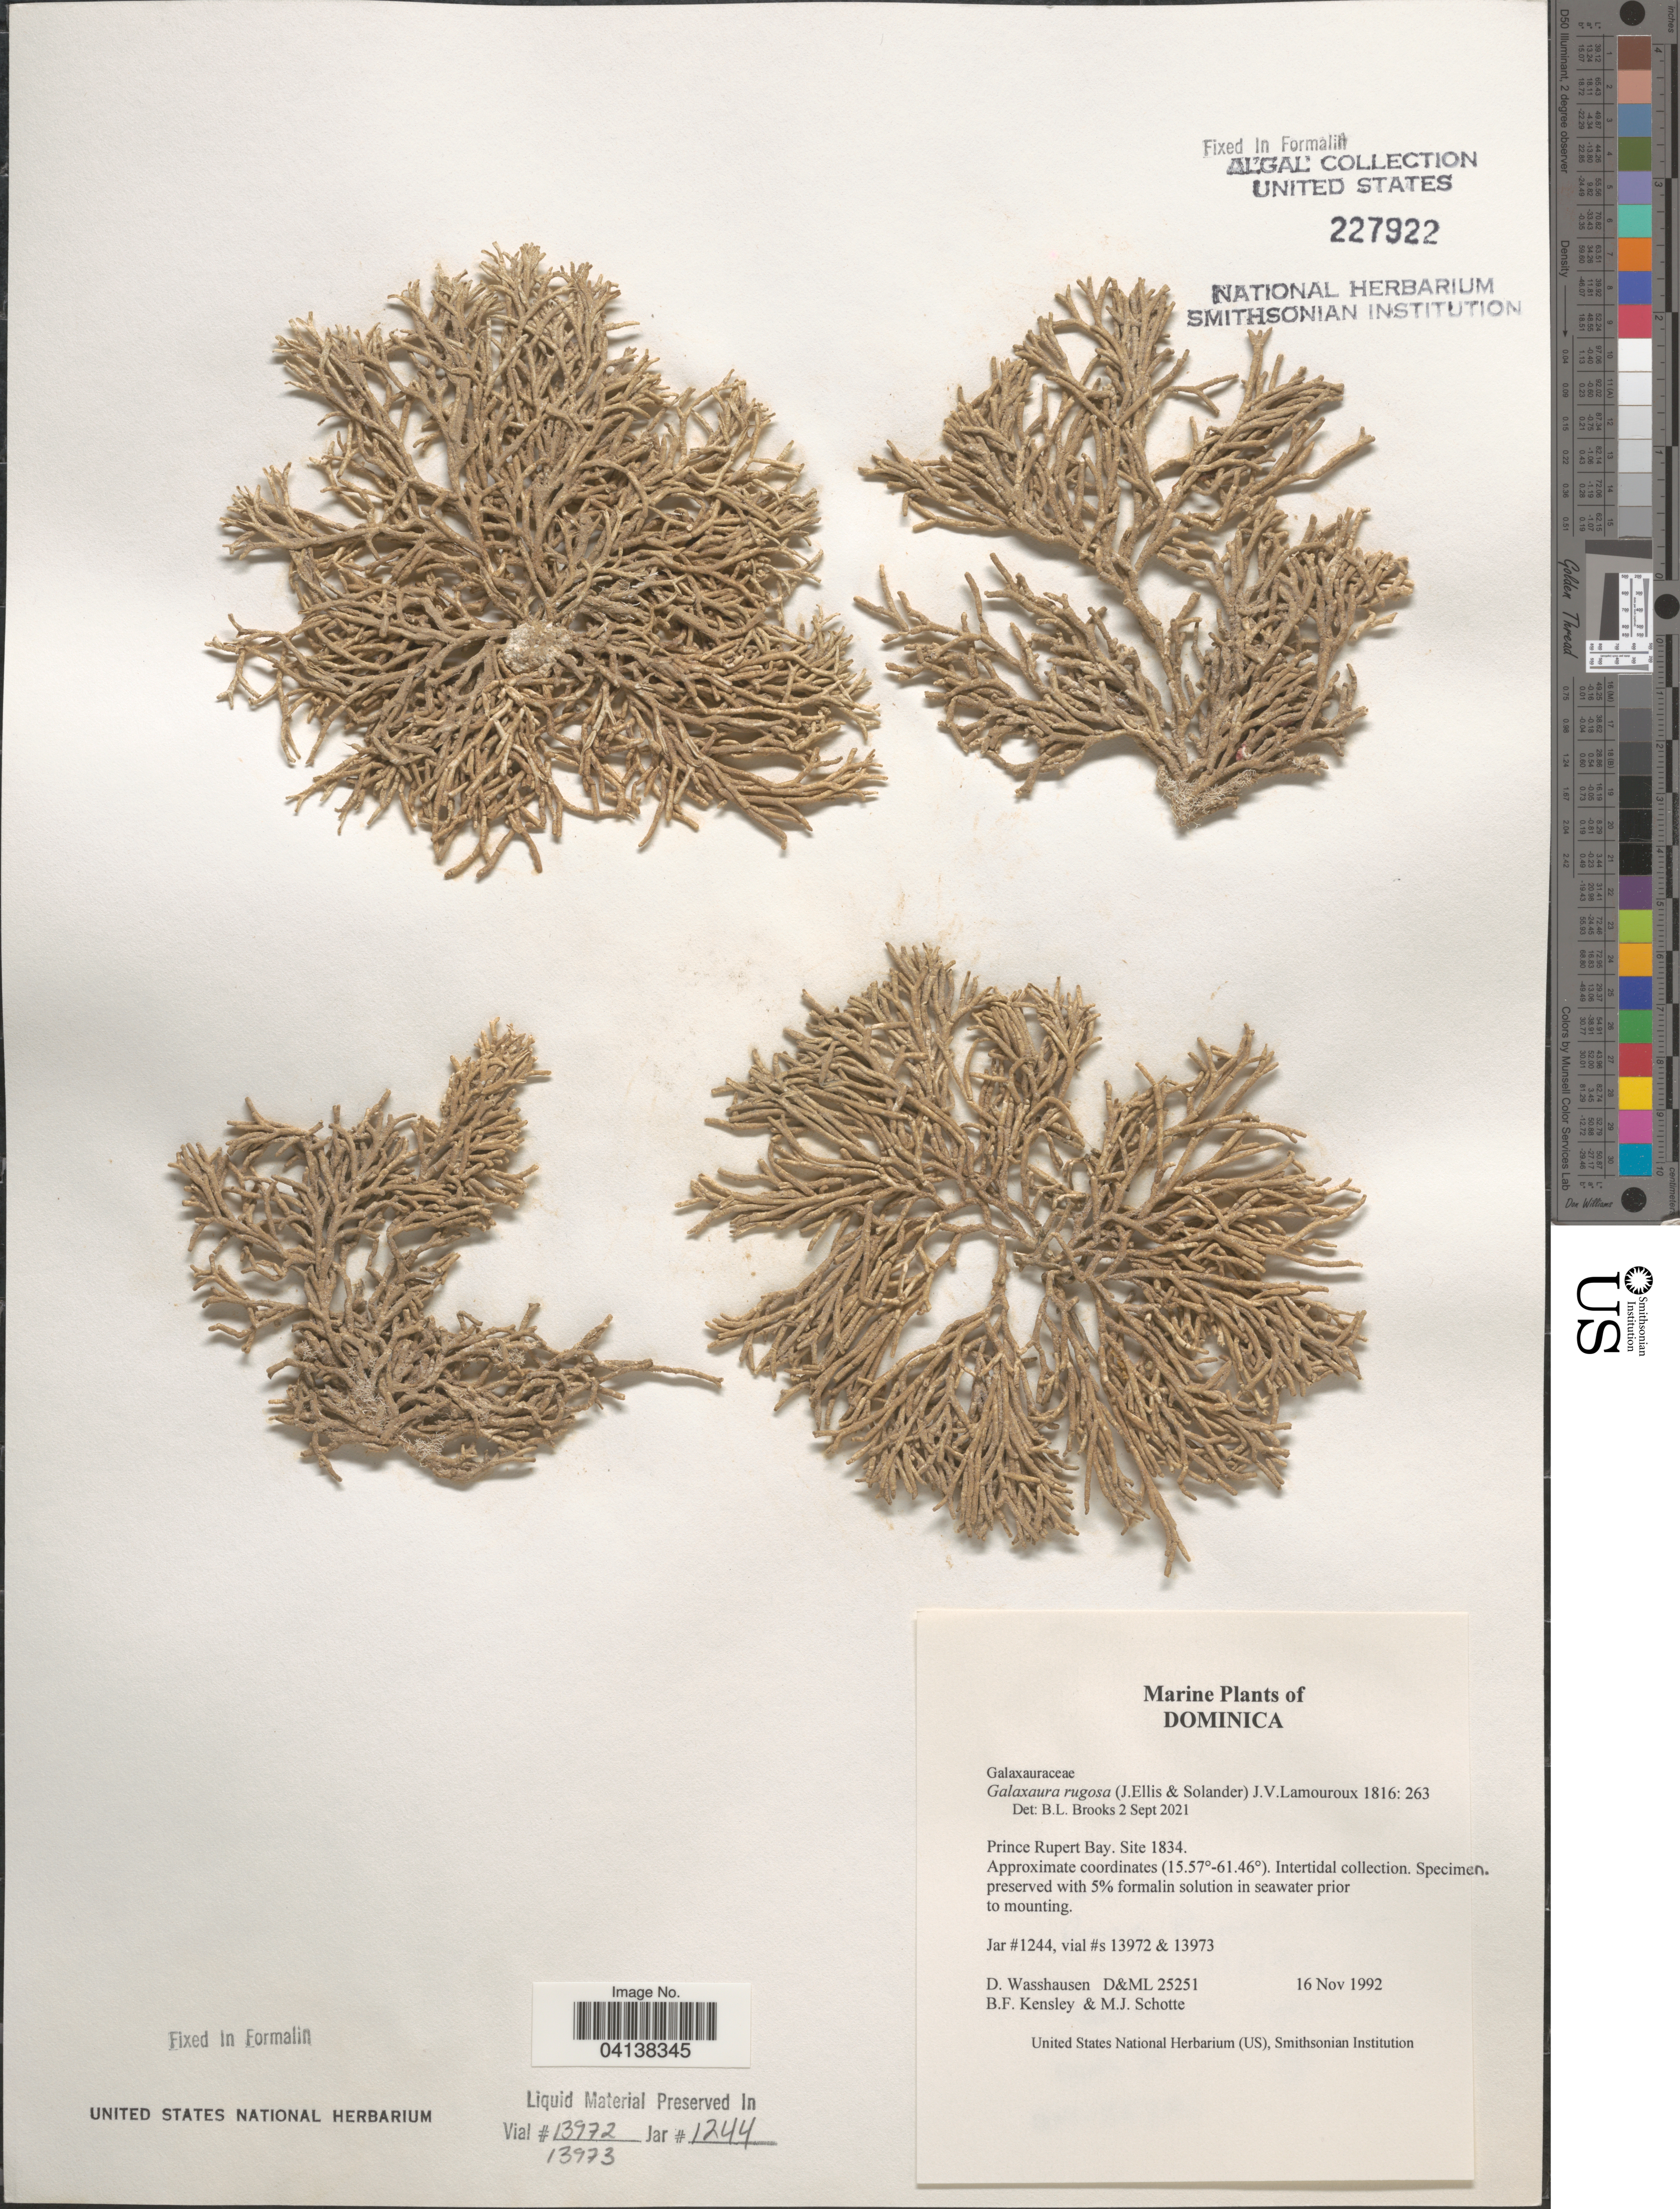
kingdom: Plantae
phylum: Rhodophyta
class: Florideophyceae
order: Nemaliales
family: Galaxauraceae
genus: Galaxaura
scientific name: Galaxaura rugosa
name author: (Ellis & Sol.) J.V.Lamouroux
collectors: D. C. Wasshausen, B. Kensley & M. Schotte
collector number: D&ML 25251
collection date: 1992-11-16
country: Dominica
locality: Prince Rupert Bay. Site 1834.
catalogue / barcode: US 227922